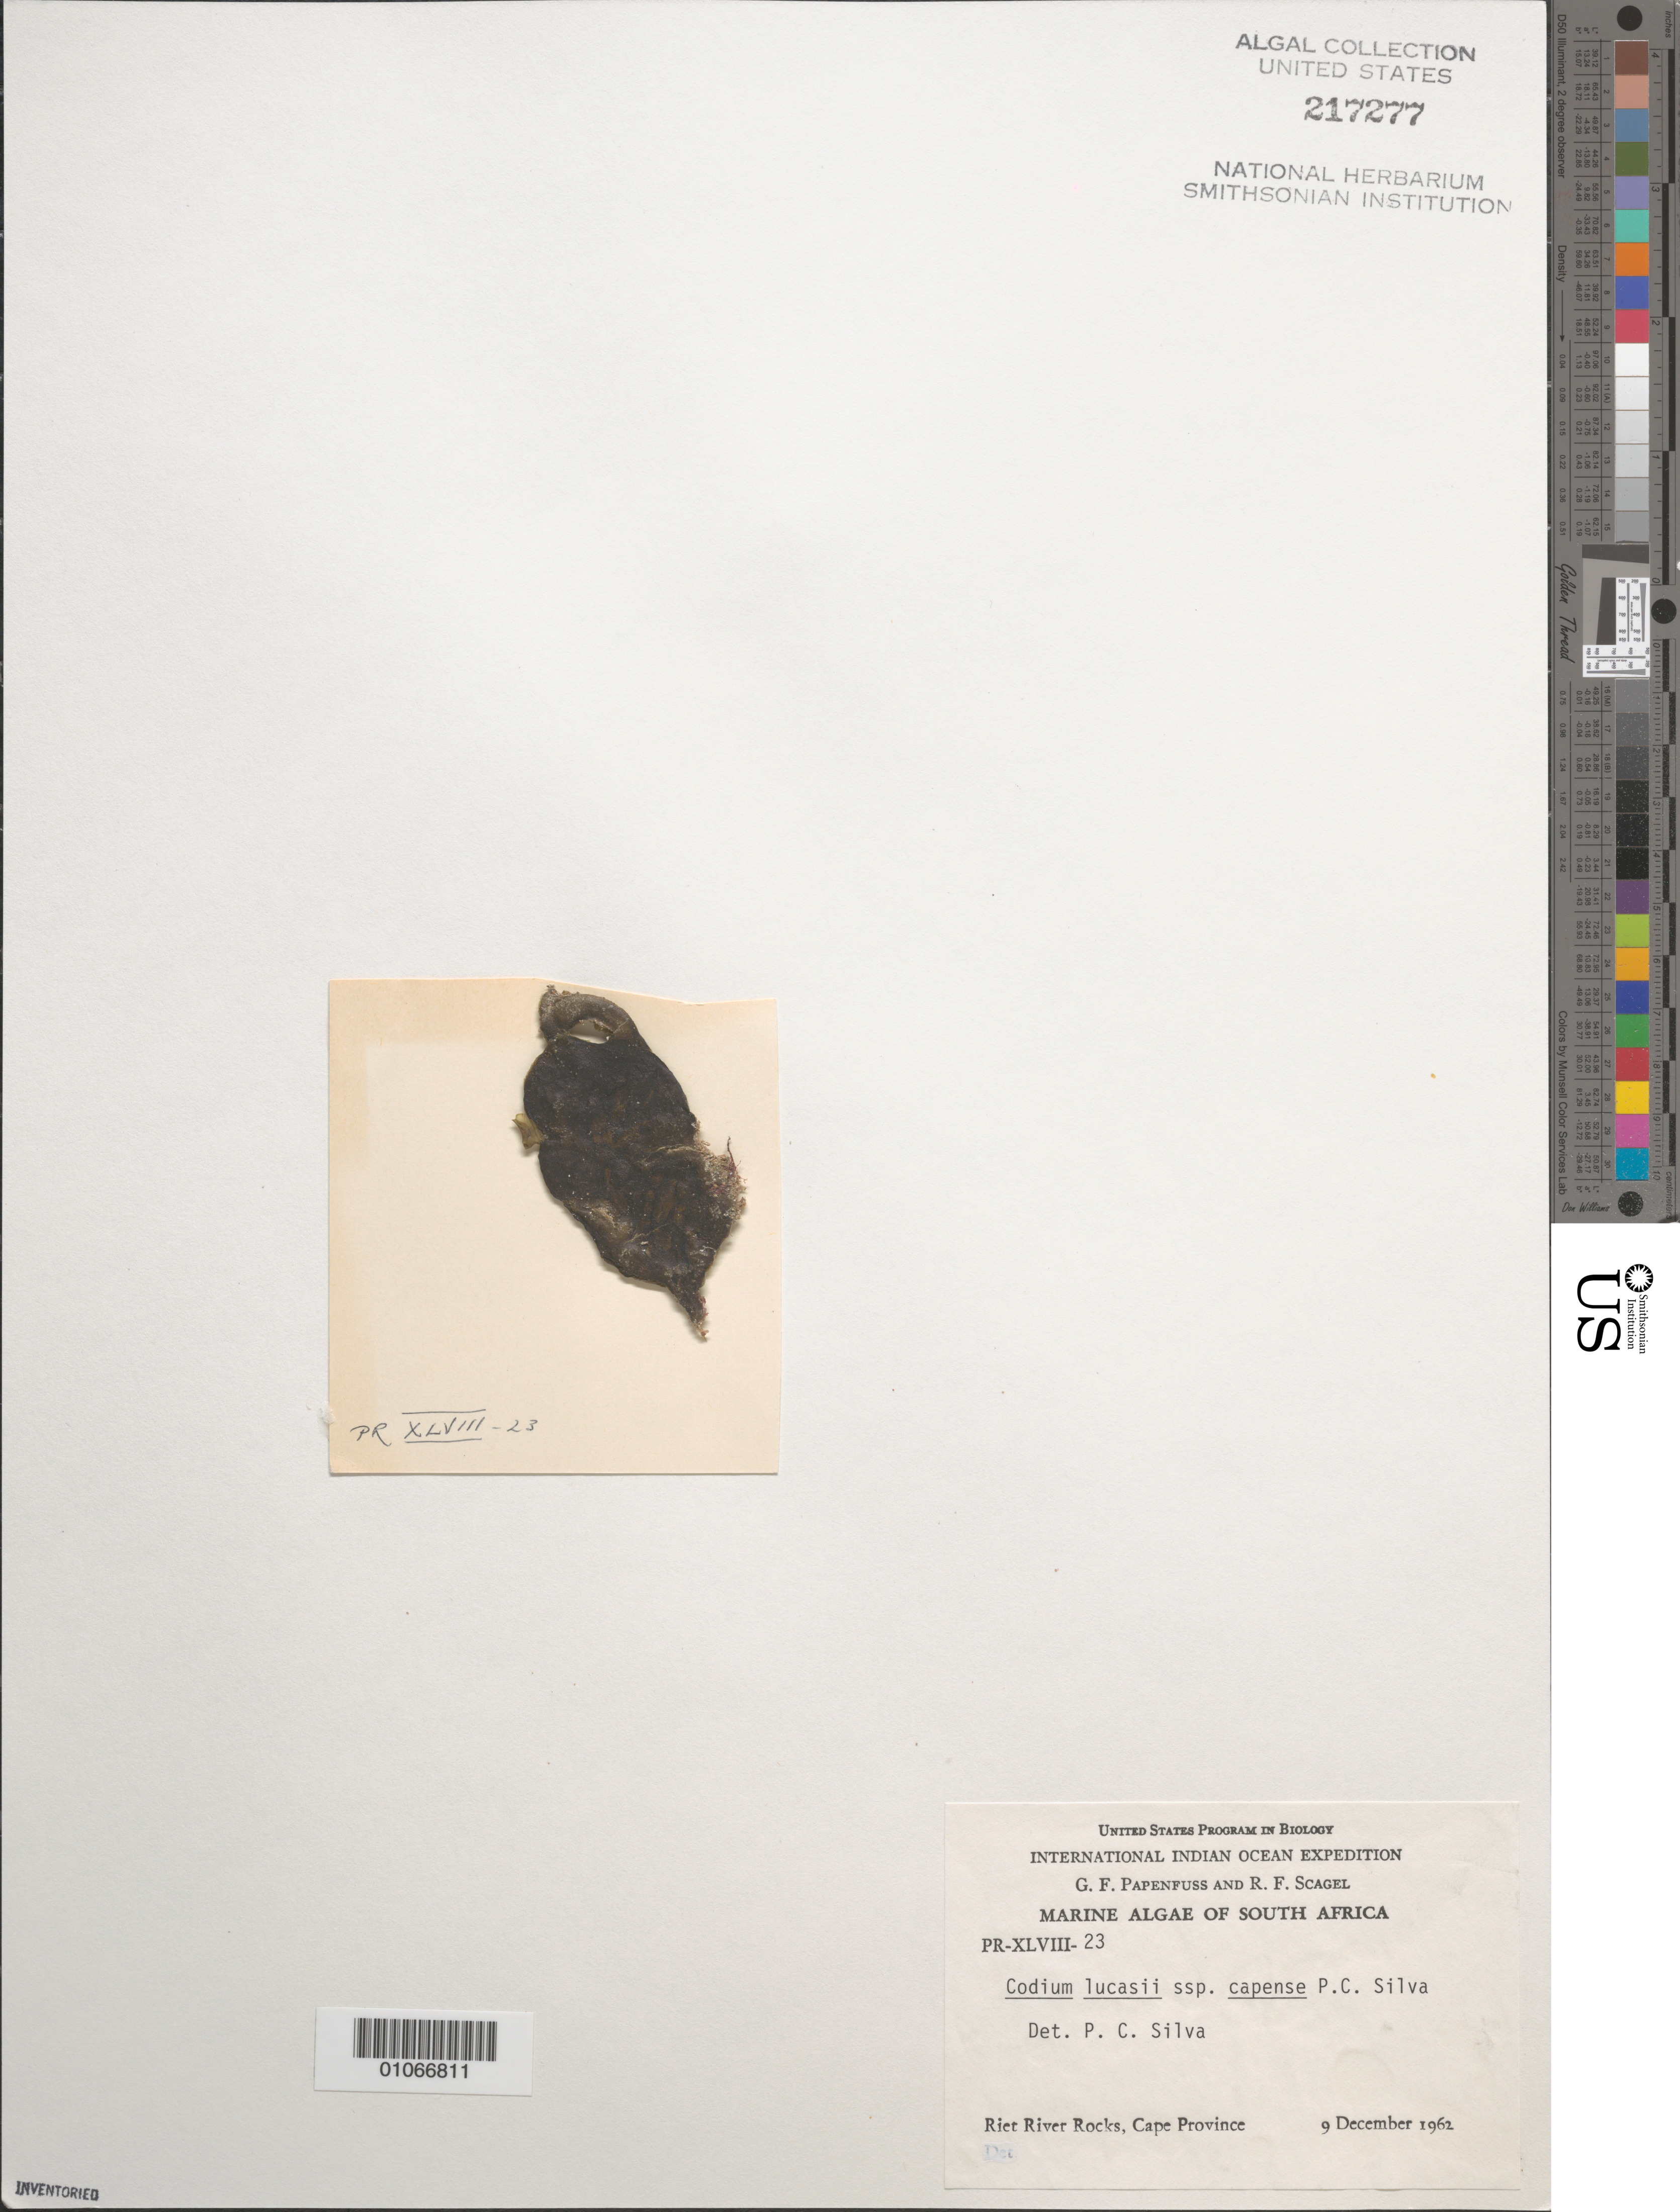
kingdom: Plantae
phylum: Chlorophyta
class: Ulvophyceae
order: Bryopsidales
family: Codiaceae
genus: Codium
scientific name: Codium lucasii subsp. capense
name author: P.C. Silva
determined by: Silva, P. C.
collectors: G. Papenfuss & R. F. Scagel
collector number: PR-XLVIII-23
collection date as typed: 09 Dec 1962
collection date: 1962-12-09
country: South Africa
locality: Riet River Rocks. Cape Province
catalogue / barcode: US 217277